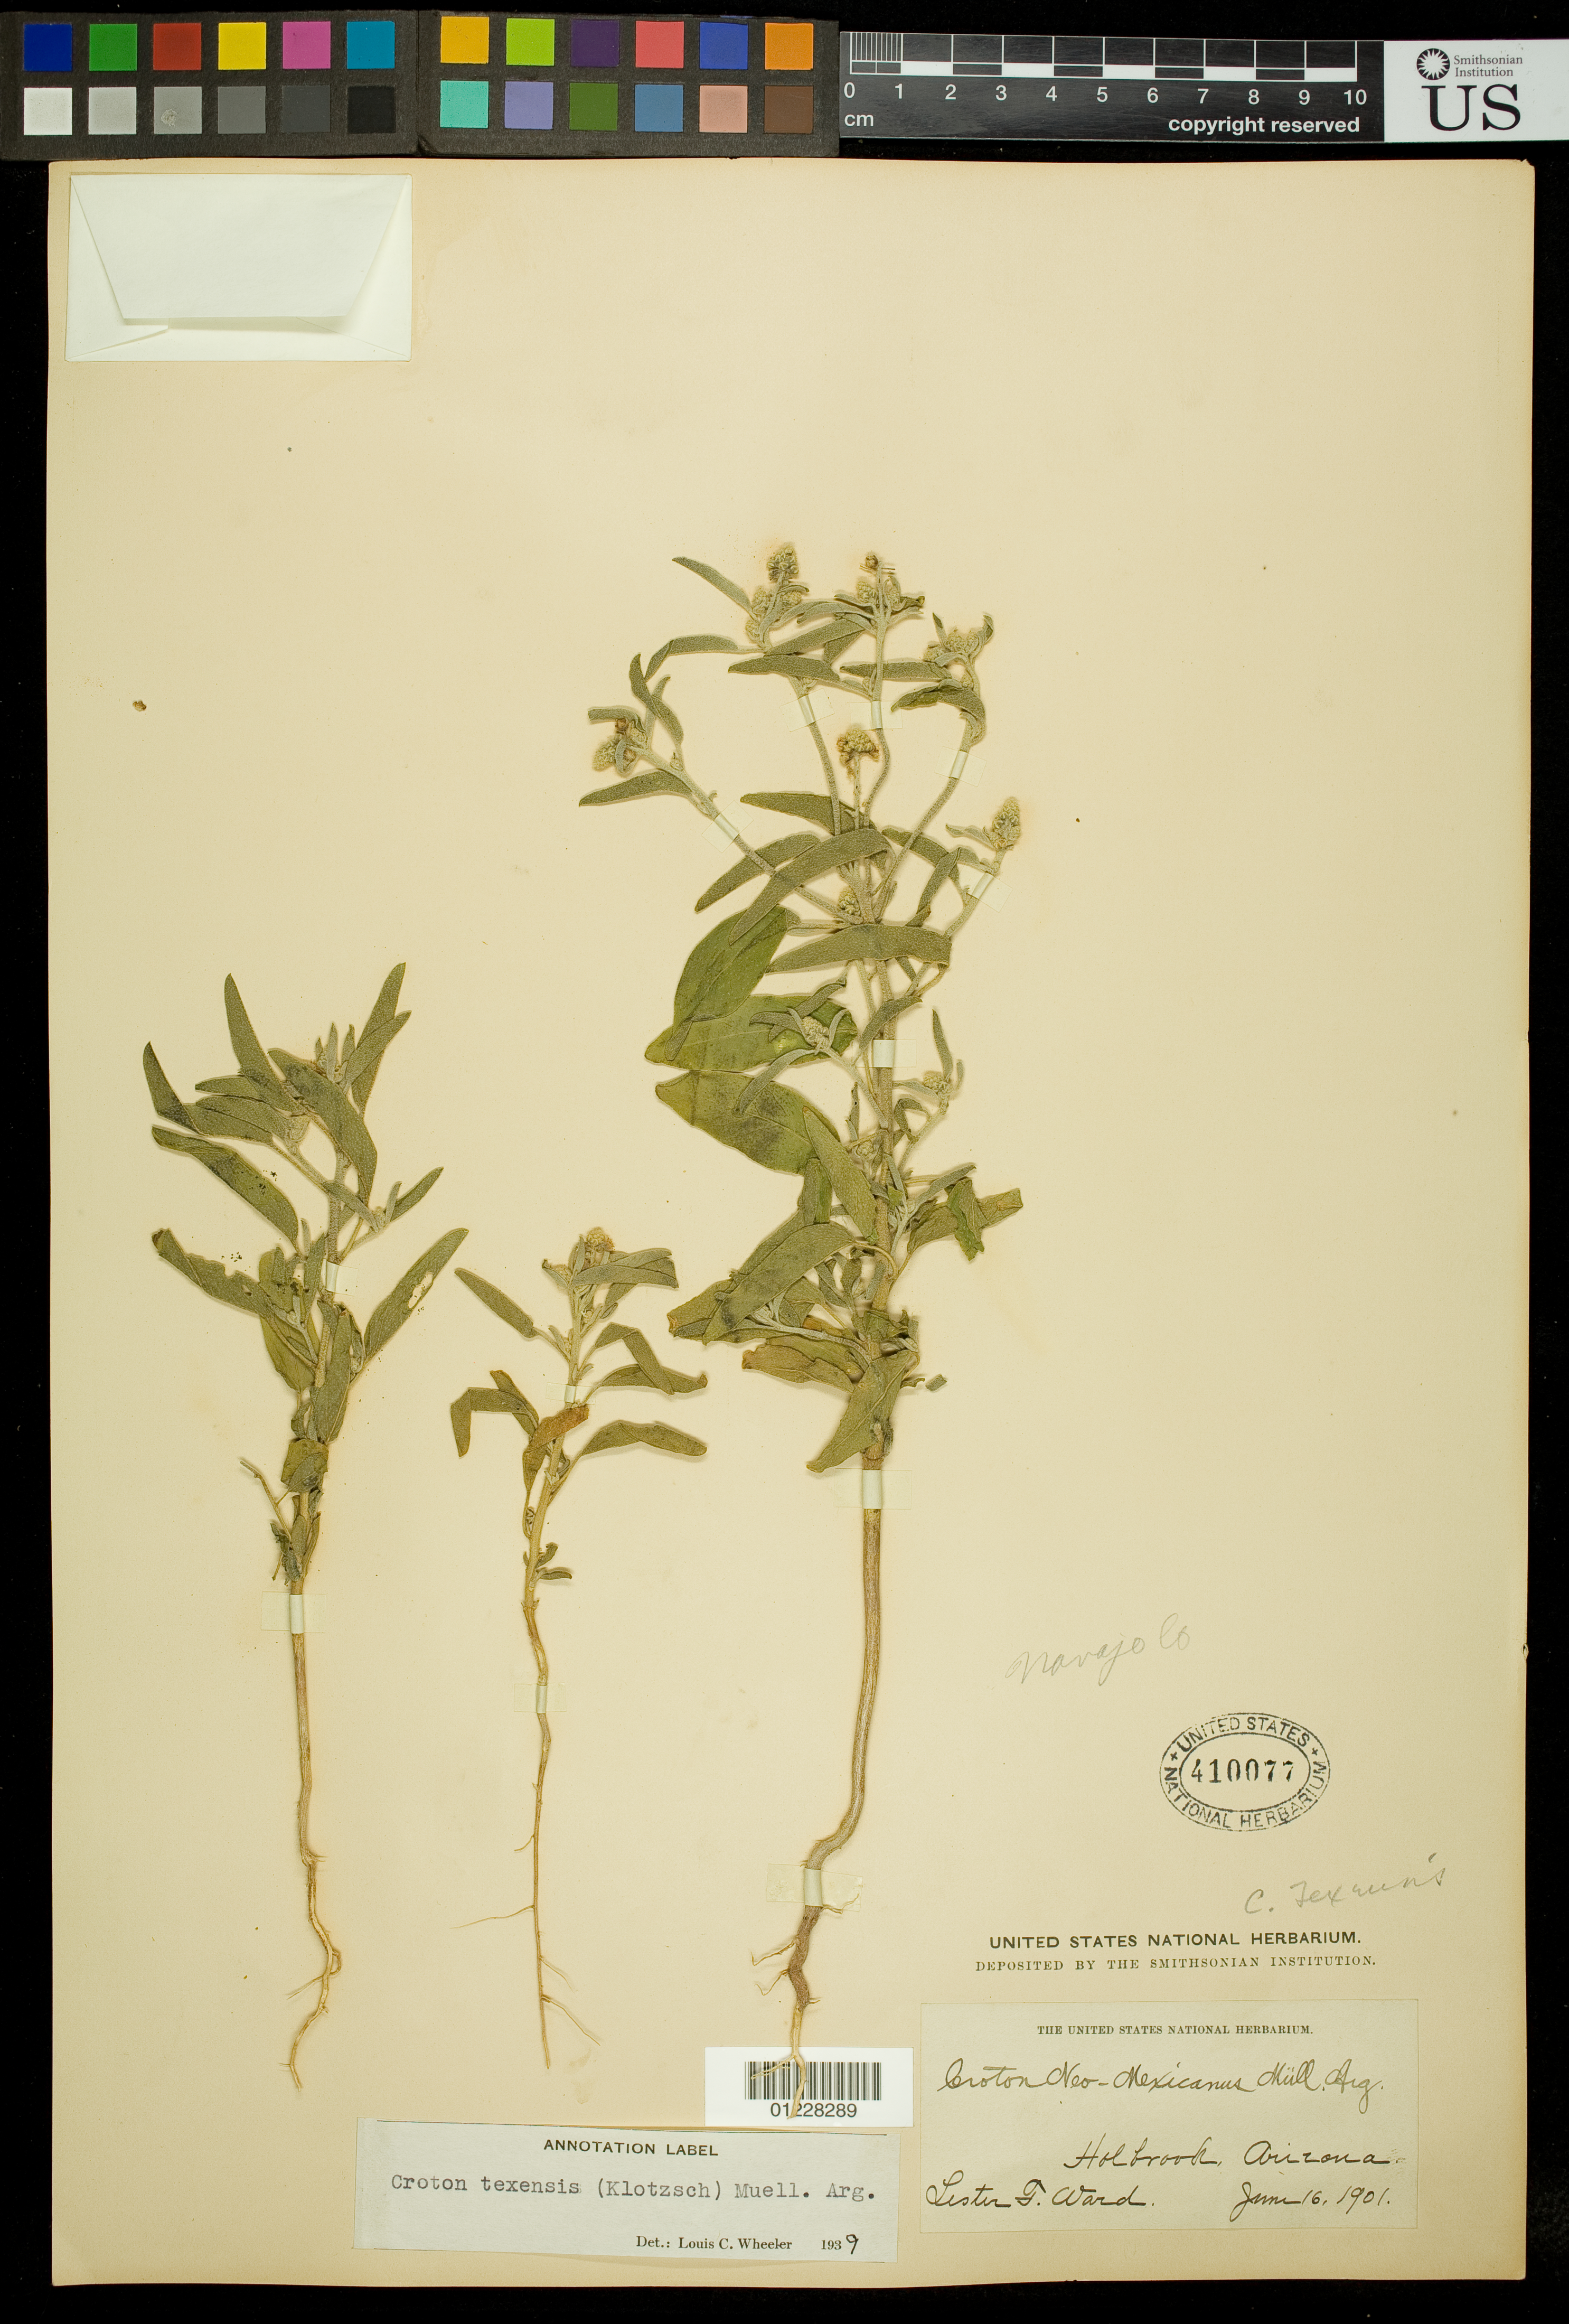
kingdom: Plantae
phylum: Tracheophyta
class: Magnoliopsida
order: Malpighiales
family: Euphorbiaceae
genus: Croton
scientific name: Croton texensis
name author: (Klotzsch) Müll. Arg.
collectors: L. F. Ward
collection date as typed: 16 Jun 1901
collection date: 1901-06-16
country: United States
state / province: Arizona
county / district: Navajo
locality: Holbrook.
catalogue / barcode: US 410077